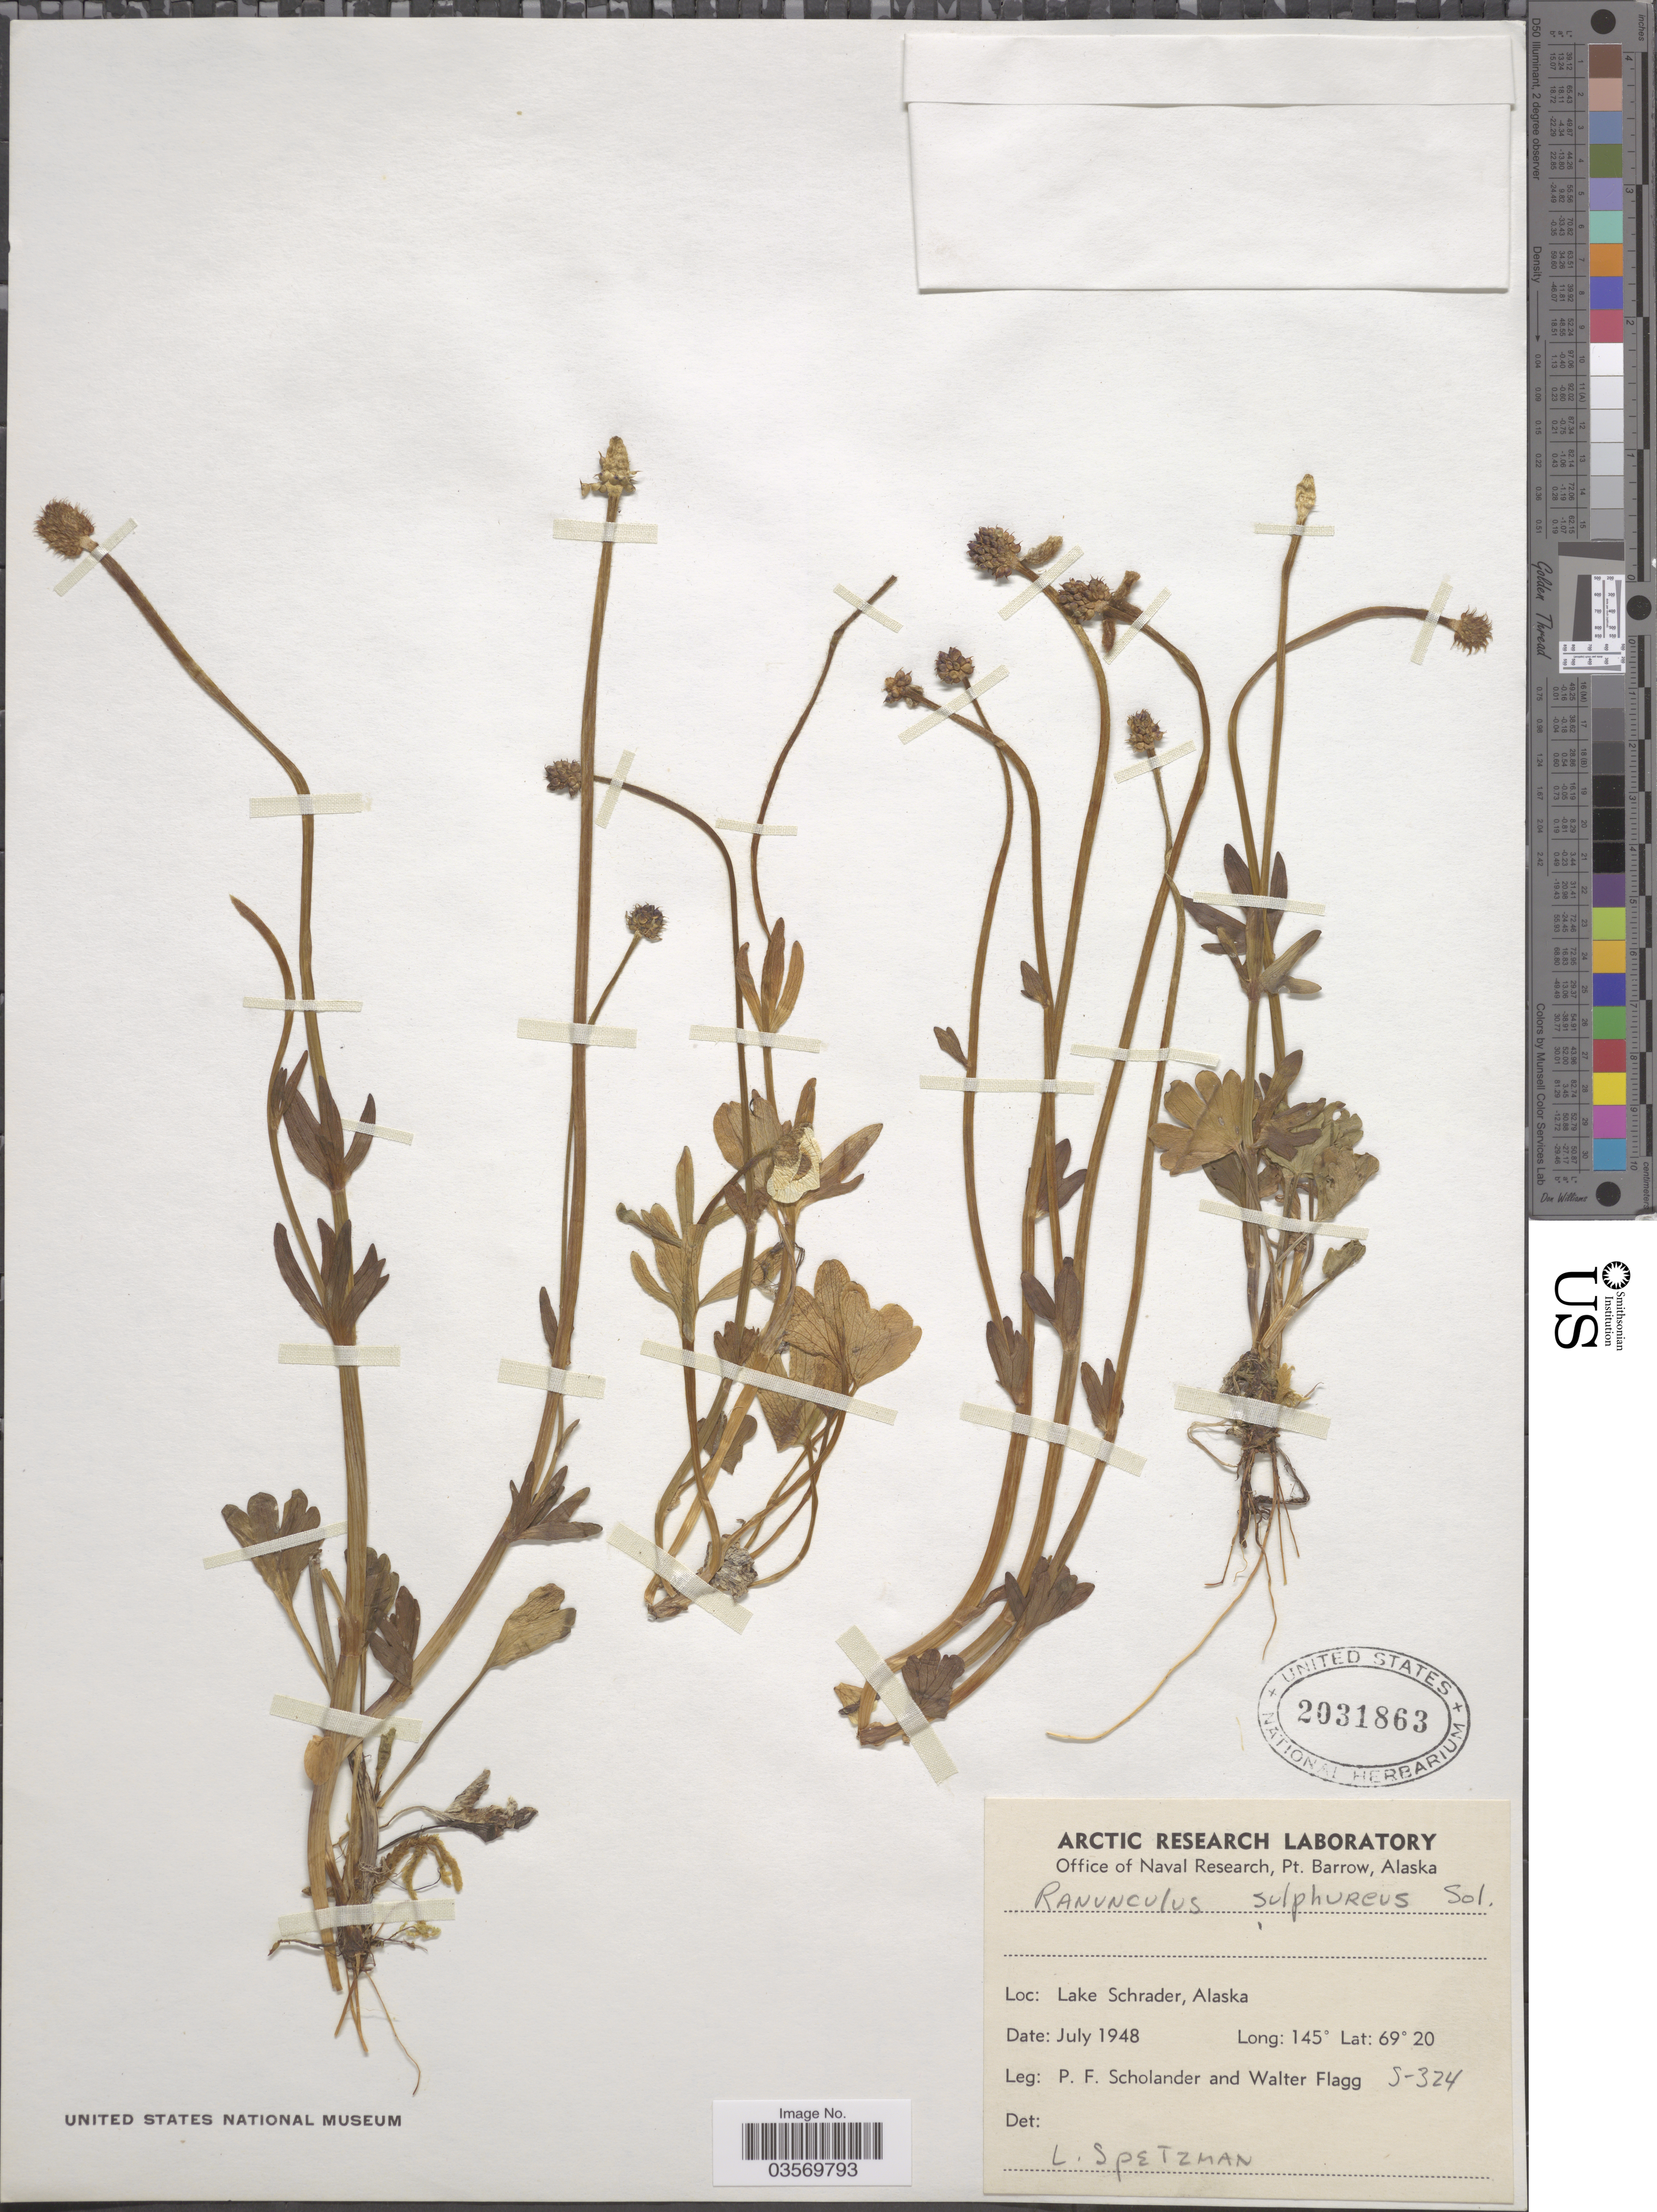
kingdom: Plantae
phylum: Tracheophyta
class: Magnoliopsida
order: Ranunculales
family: Ranunculaceae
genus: Ranunculus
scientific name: Ranunculus sulphureus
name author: Sol.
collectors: P. Scholander & W. Flagg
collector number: S324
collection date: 1948-07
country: United States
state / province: Alaska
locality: Lake Schrader.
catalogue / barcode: US 2031863